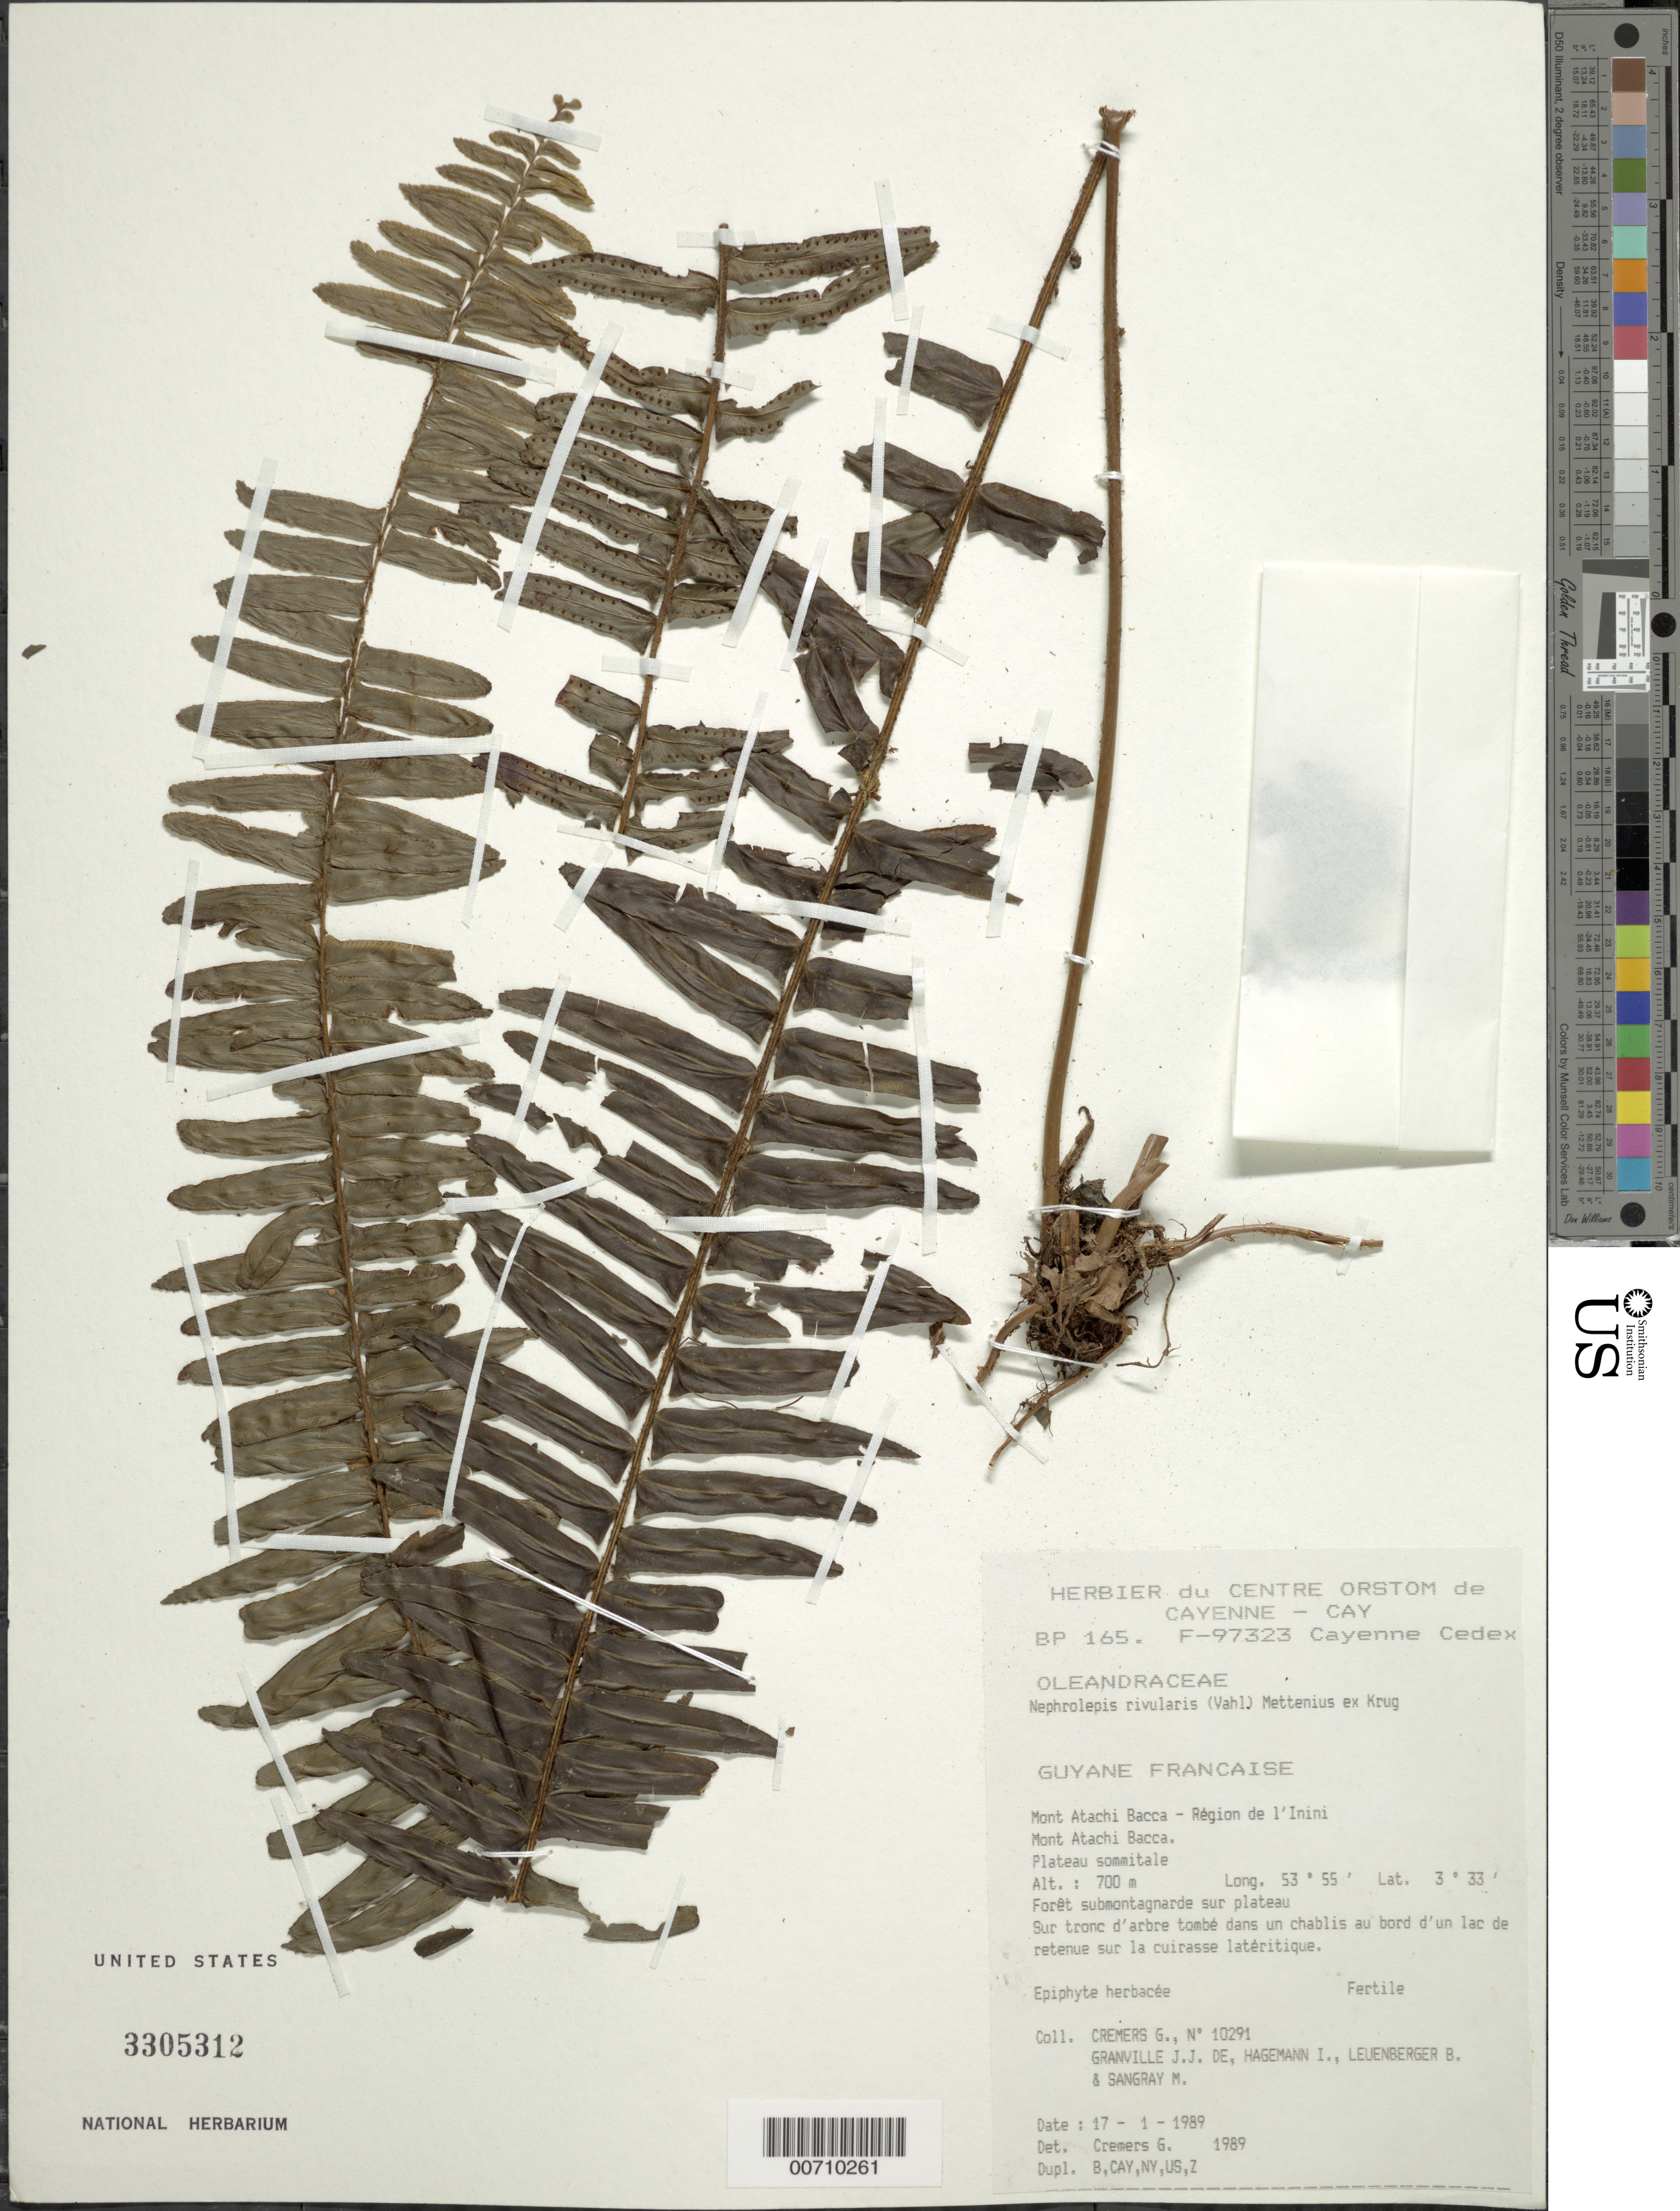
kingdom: Plantae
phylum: Tracheophyta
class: Polypodiopsida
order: Polypodiales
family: Nephrolepidaceae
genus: Nephrolepis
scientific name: Nephrolepis rivularis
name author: (Vahl) Mett. ex Krug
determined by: Cremers, Georges A.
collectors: G. Cremers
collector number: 10291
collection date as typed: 17-Jan-89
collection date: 1989-01-17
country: French Guiana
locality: Mont Atachi Bacca, région de l'Inini, plateau sommitale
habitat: Forêt submontagnarde sur plateau, sur tronc d'arbre tombé dans un chablis au bord d'un lac de retenue sur la cuirasse latéritique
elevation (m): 700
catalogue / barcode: US 3305312